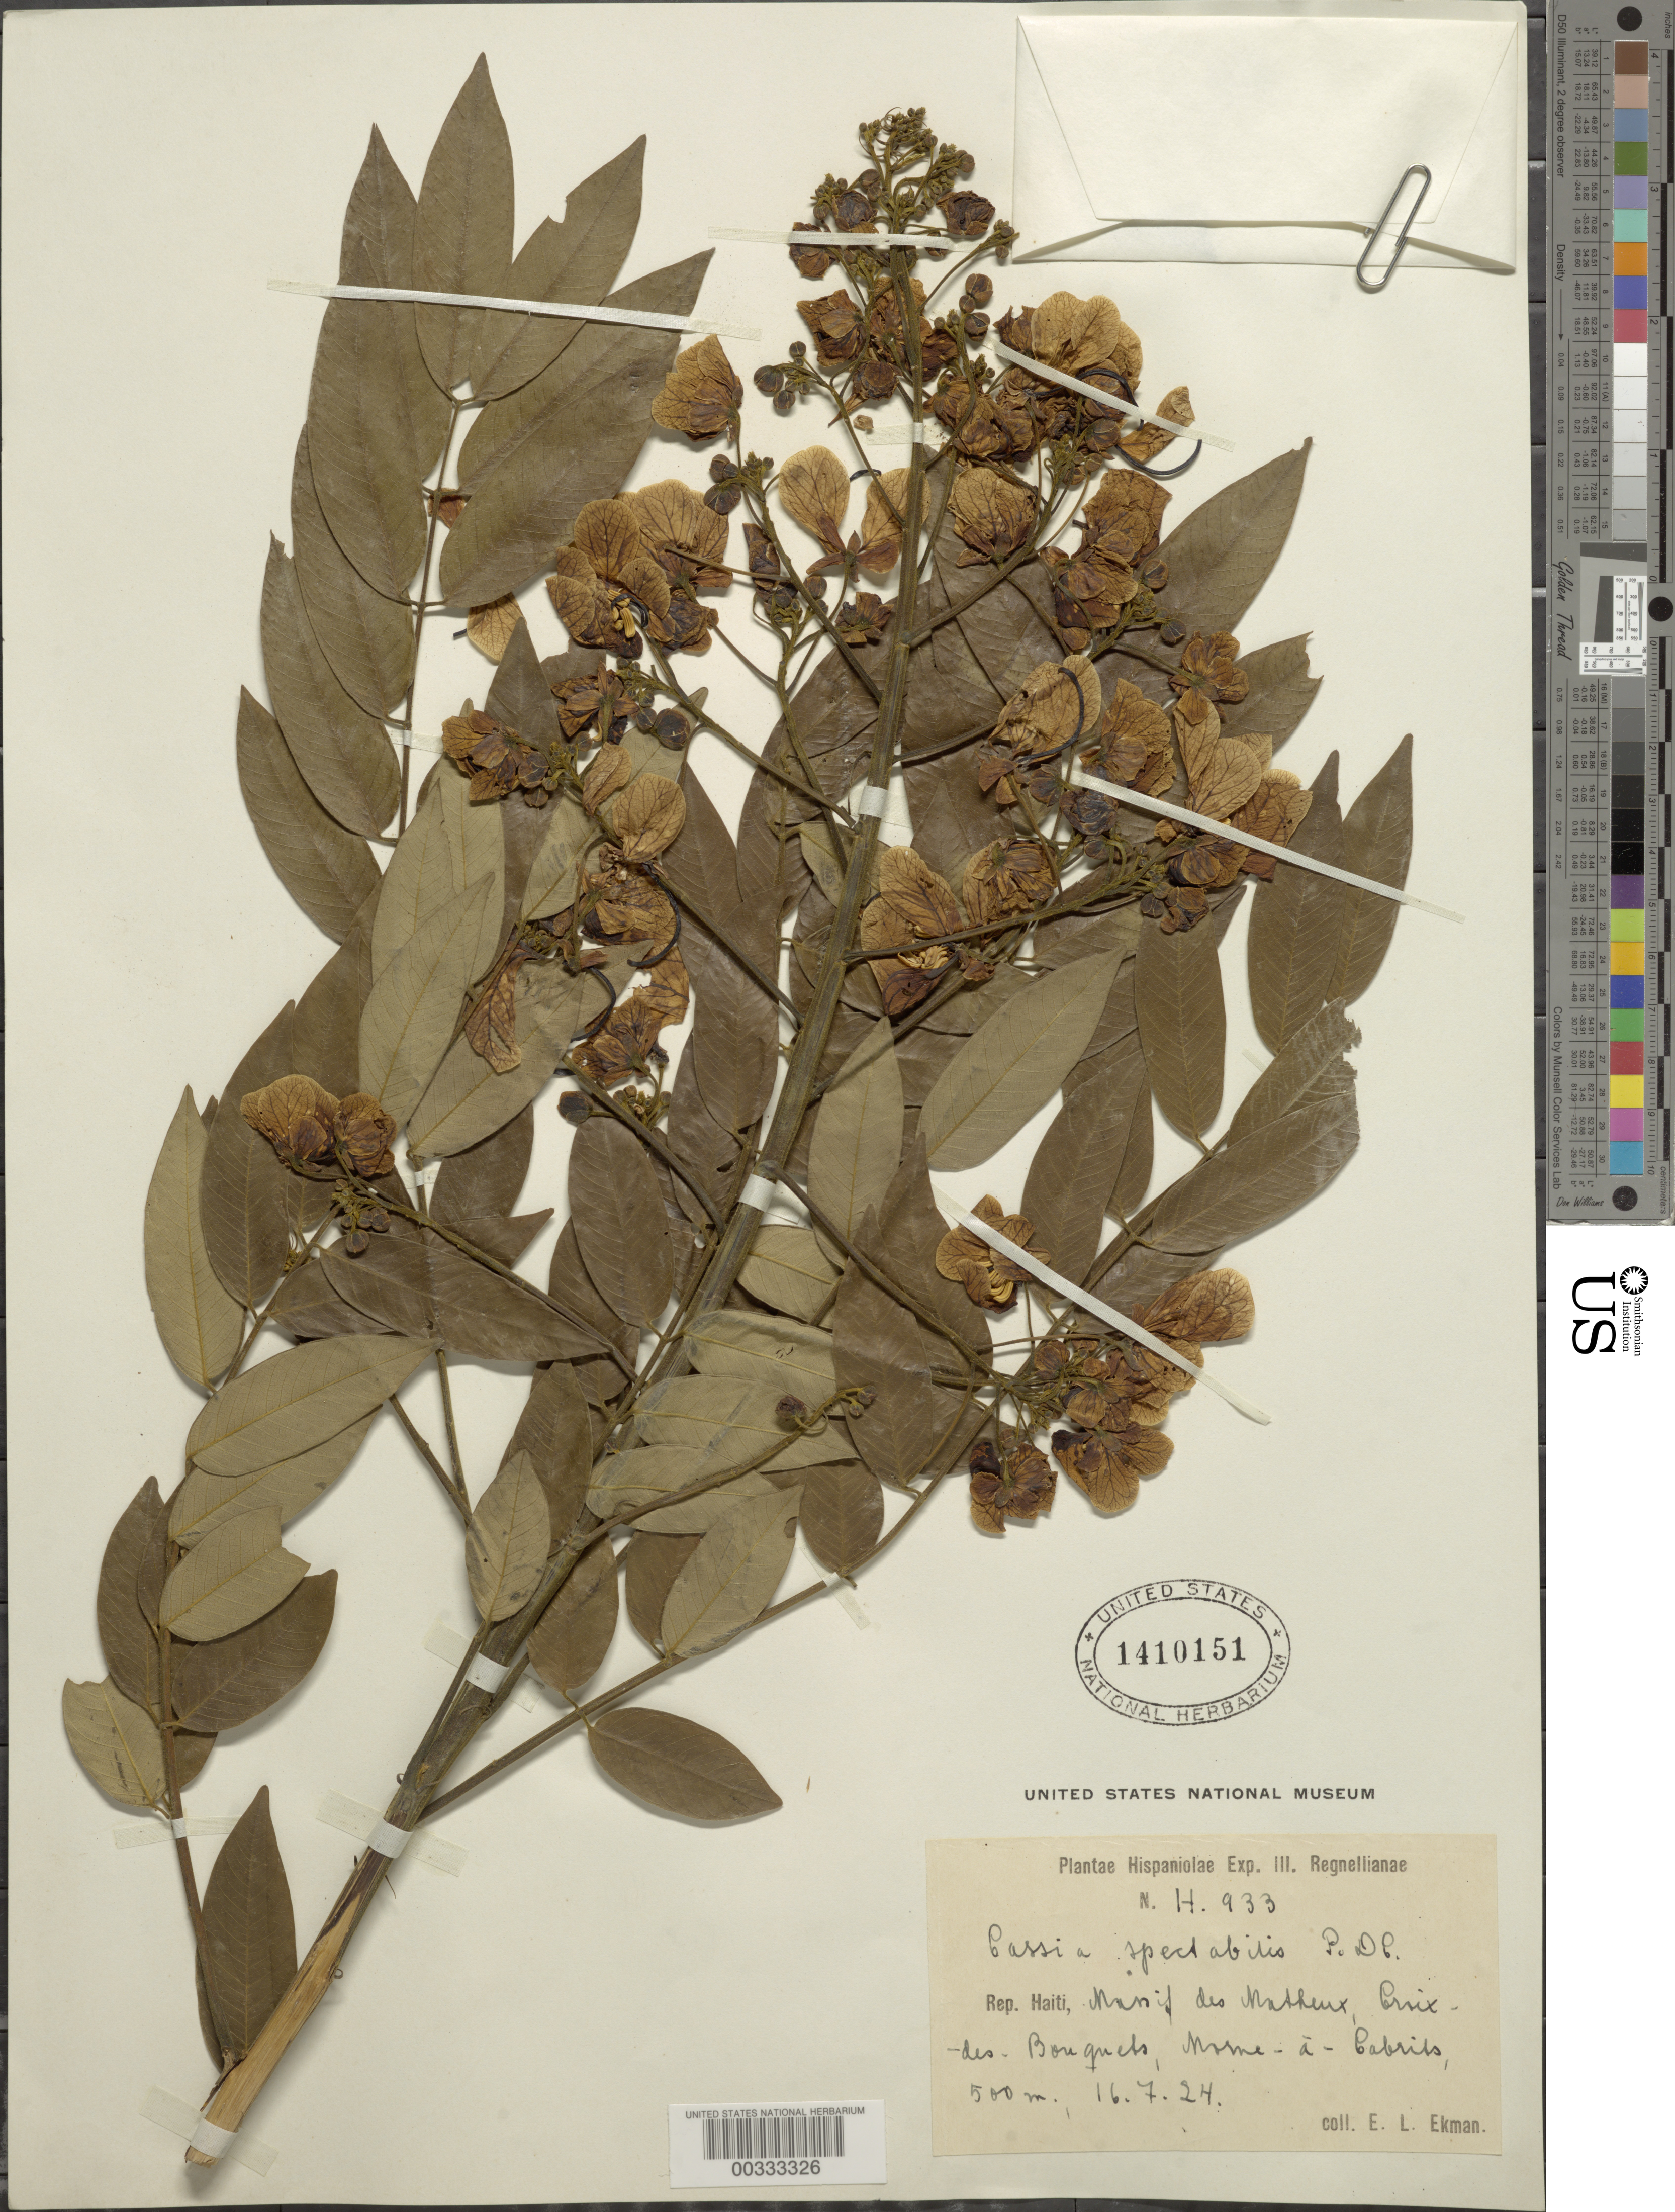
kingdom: Plantae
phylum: Tracheophyta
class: Magnoliopsida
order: Fabales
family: Fabaceae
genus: Senna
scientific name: Senna spectabilis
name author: (DC.) H.S. Irwin & Barneby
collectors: E. L. Ekman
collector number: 933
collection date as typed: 16 Jul 1924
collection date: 1924-07-16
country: Haiti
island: Hispaniola Island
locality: Massif des matheux, croix-des-bonquets, morne-a-cabits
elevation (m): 500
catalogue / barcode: US 1410151